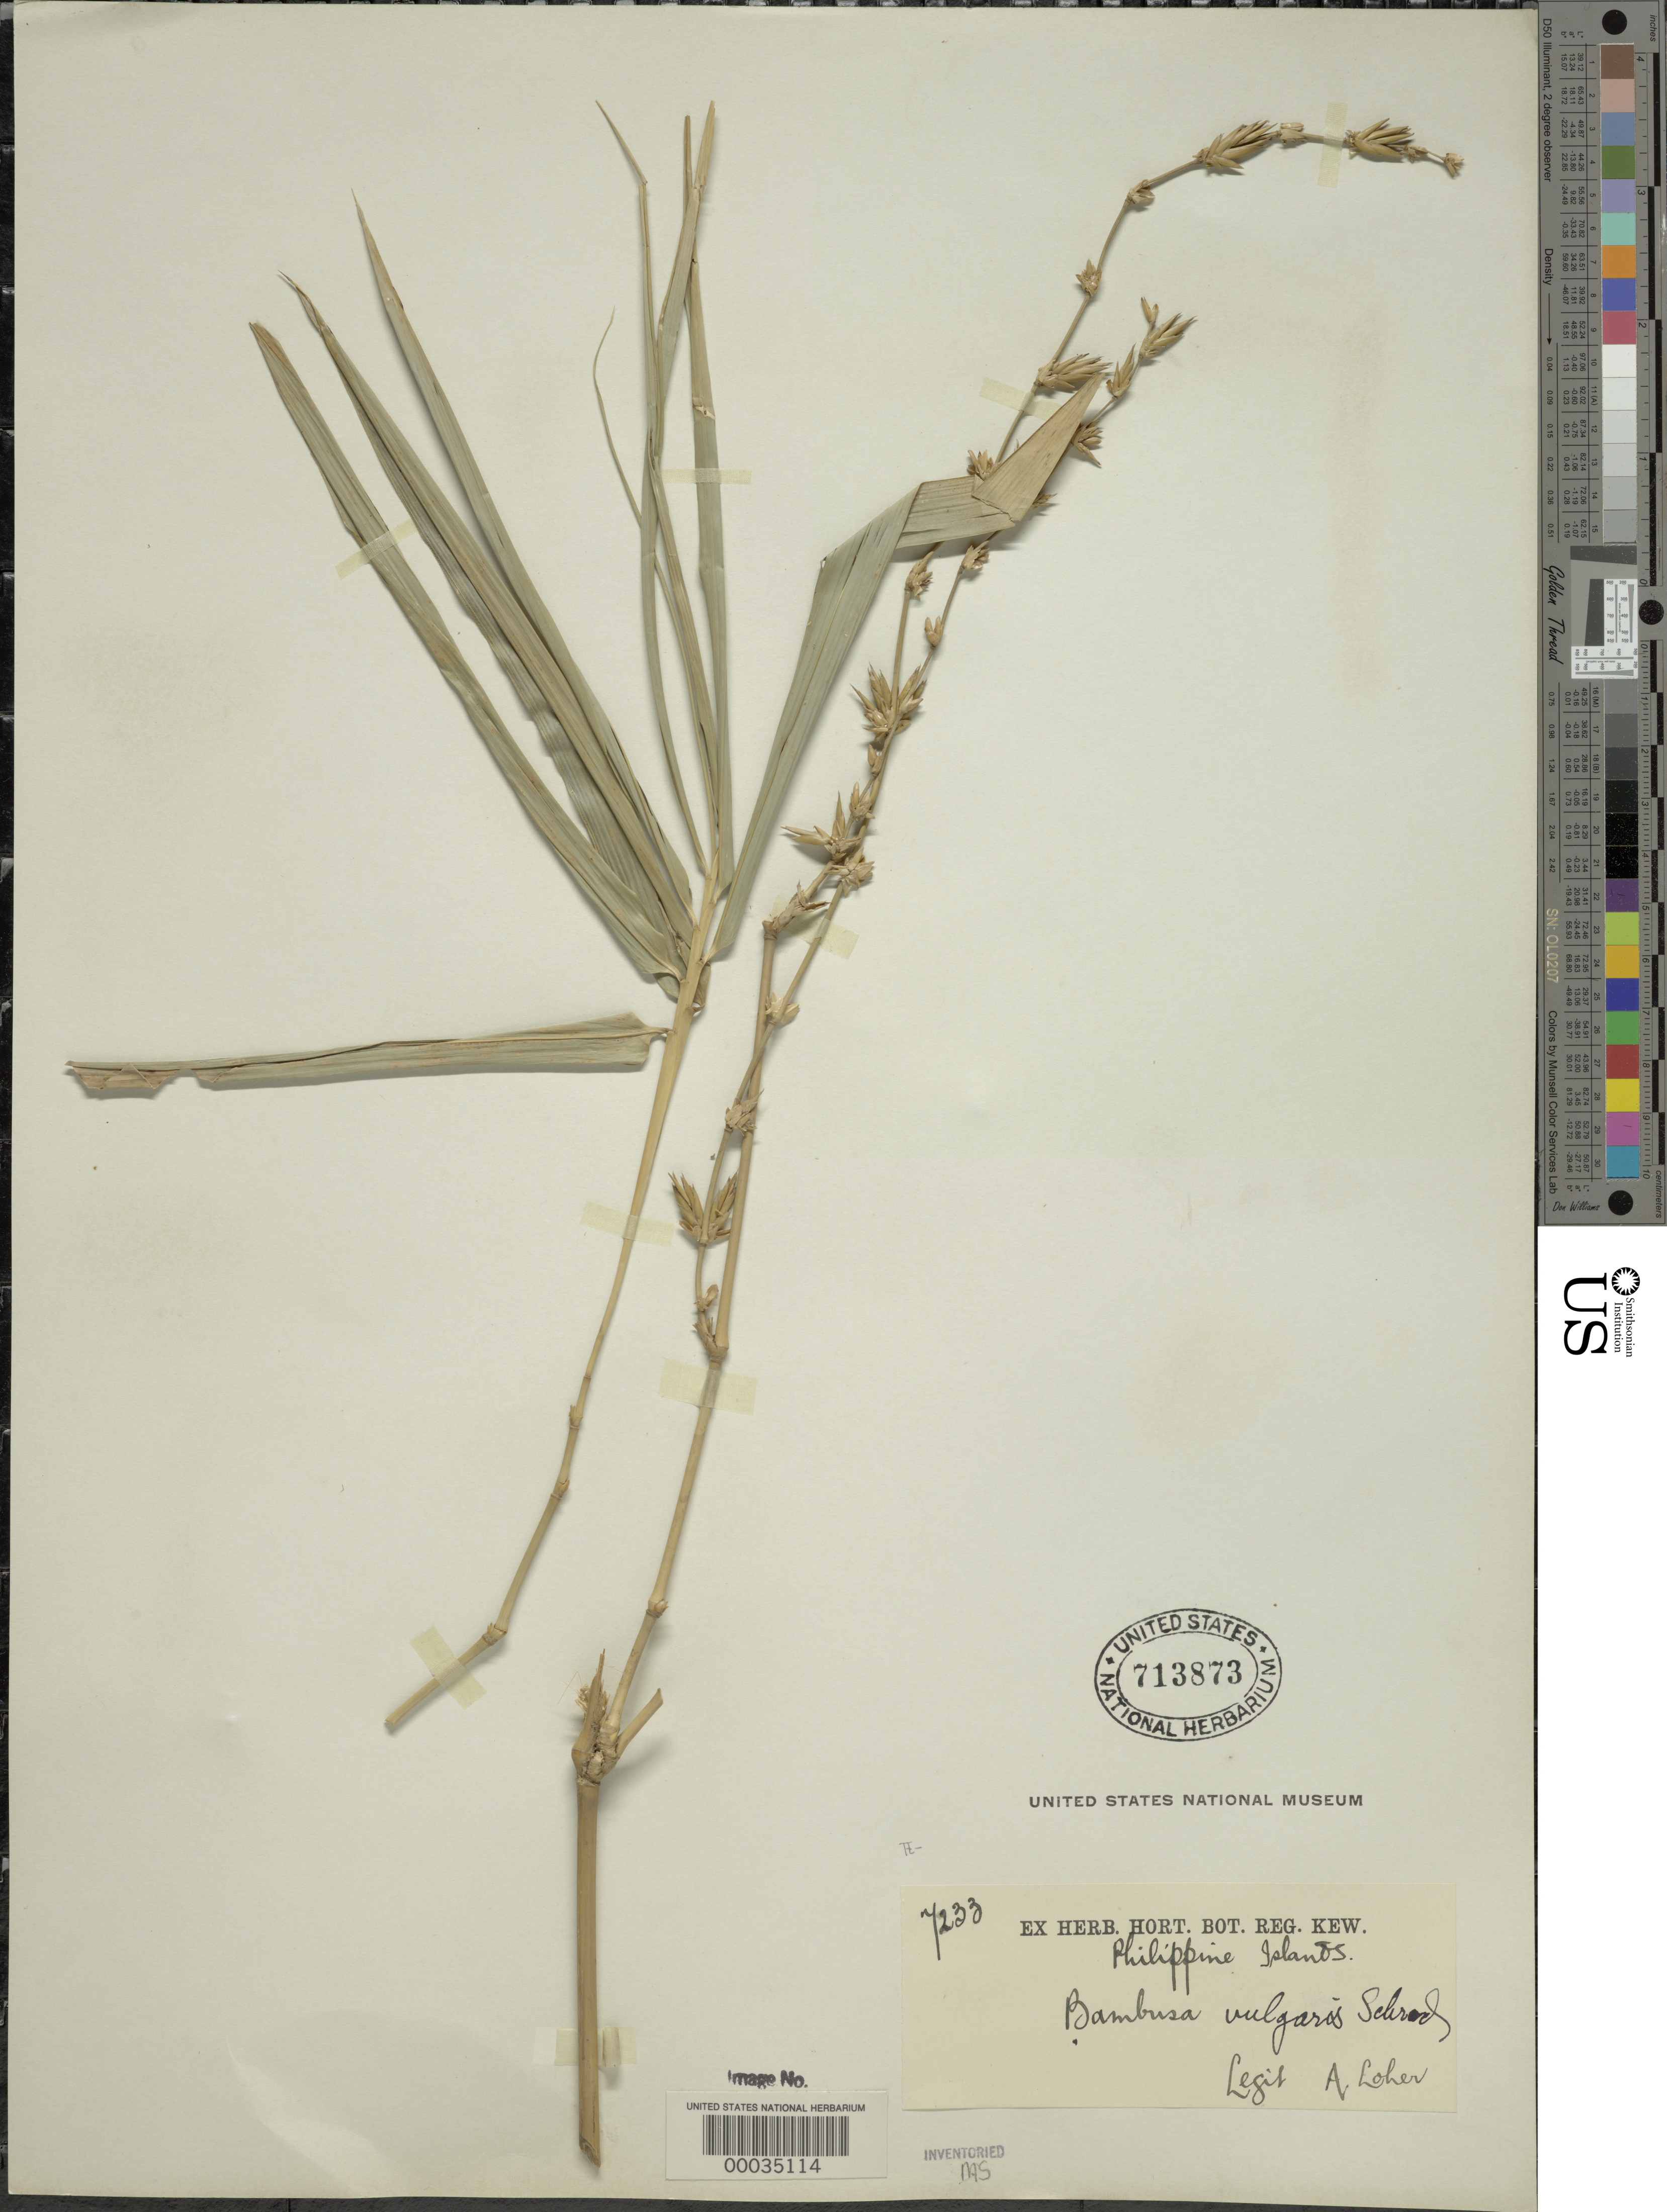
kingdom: Plantae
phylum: Tracheophyta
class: Liliopsida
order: Poales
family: Poaceae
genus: Bambusa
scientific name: Bambusa vulgaris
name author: Schrad. ex J.C. Wendl.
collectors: A. Loher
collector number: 7233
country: Philippines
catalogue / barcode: US 713873